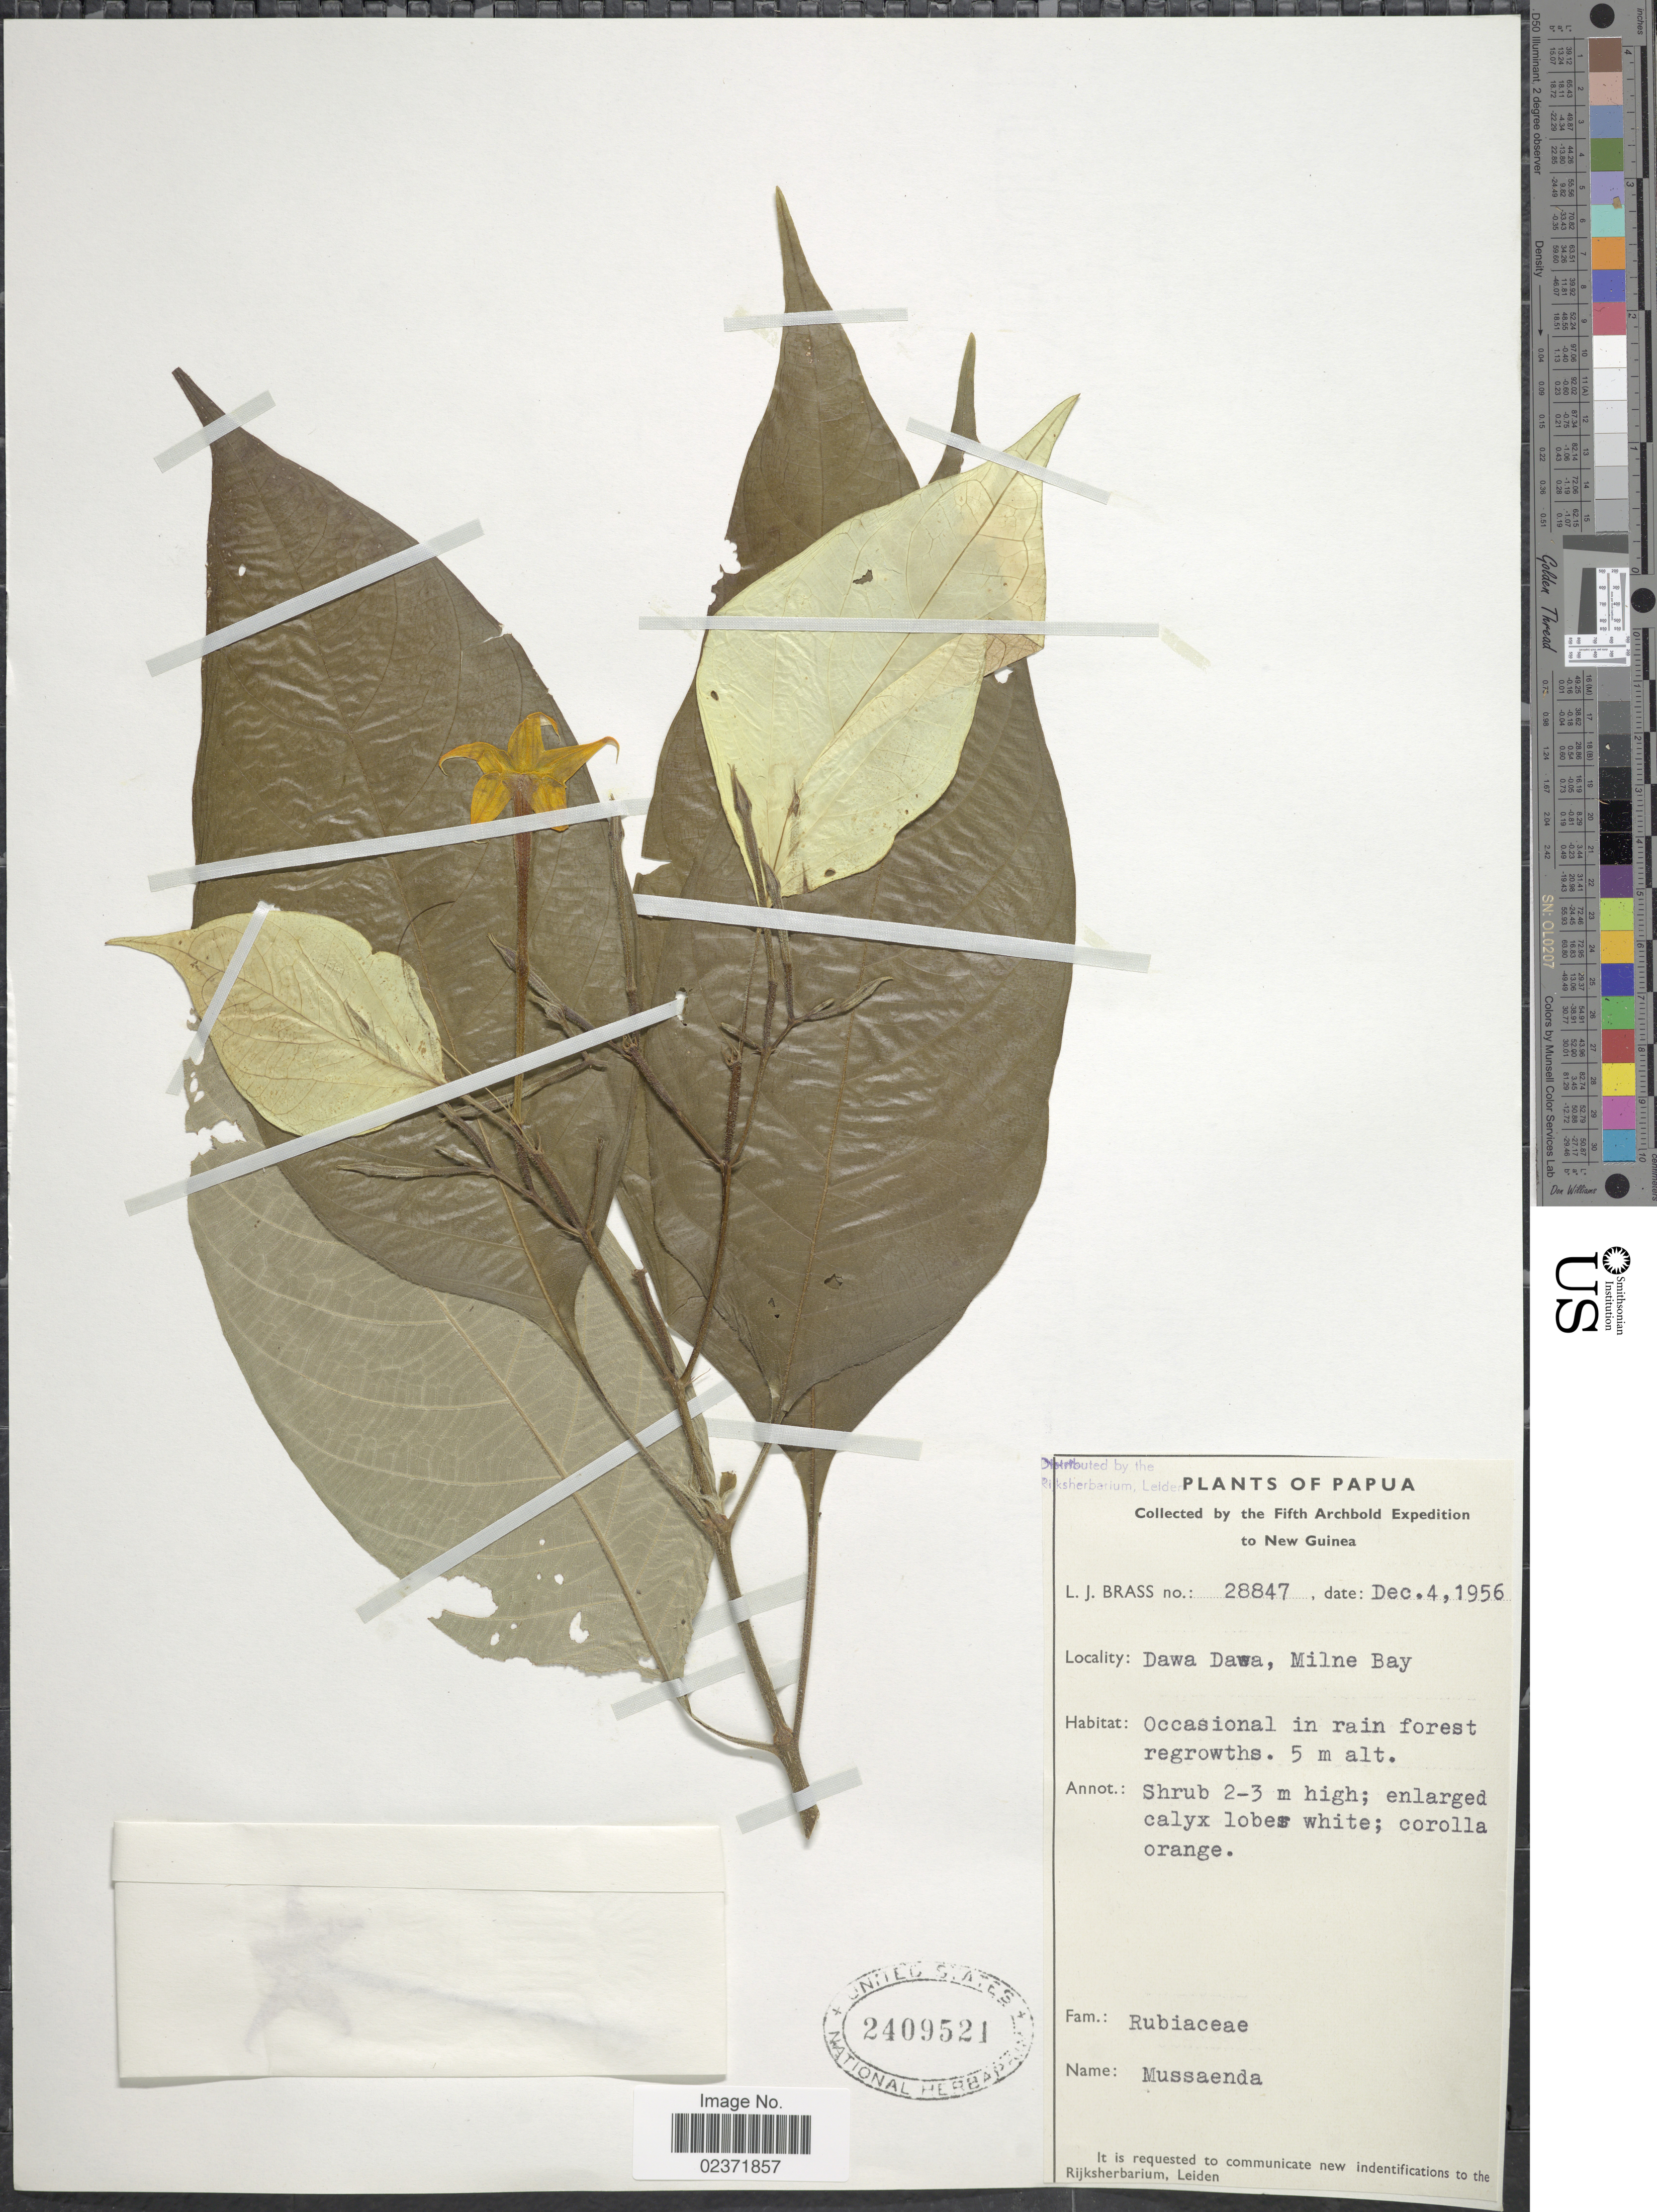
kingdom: Plantae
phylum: Tracheophyta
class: Magnoliopsida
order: Gentianales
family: Rubiaceae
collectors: L. J. Brass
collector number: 28847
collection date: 1956-12-04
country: Papua New Guinea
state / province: Milne Bay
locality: Papua, New Guinea, Dawa Dawa, Milne Bay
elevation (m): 5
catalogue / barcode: US 2409521